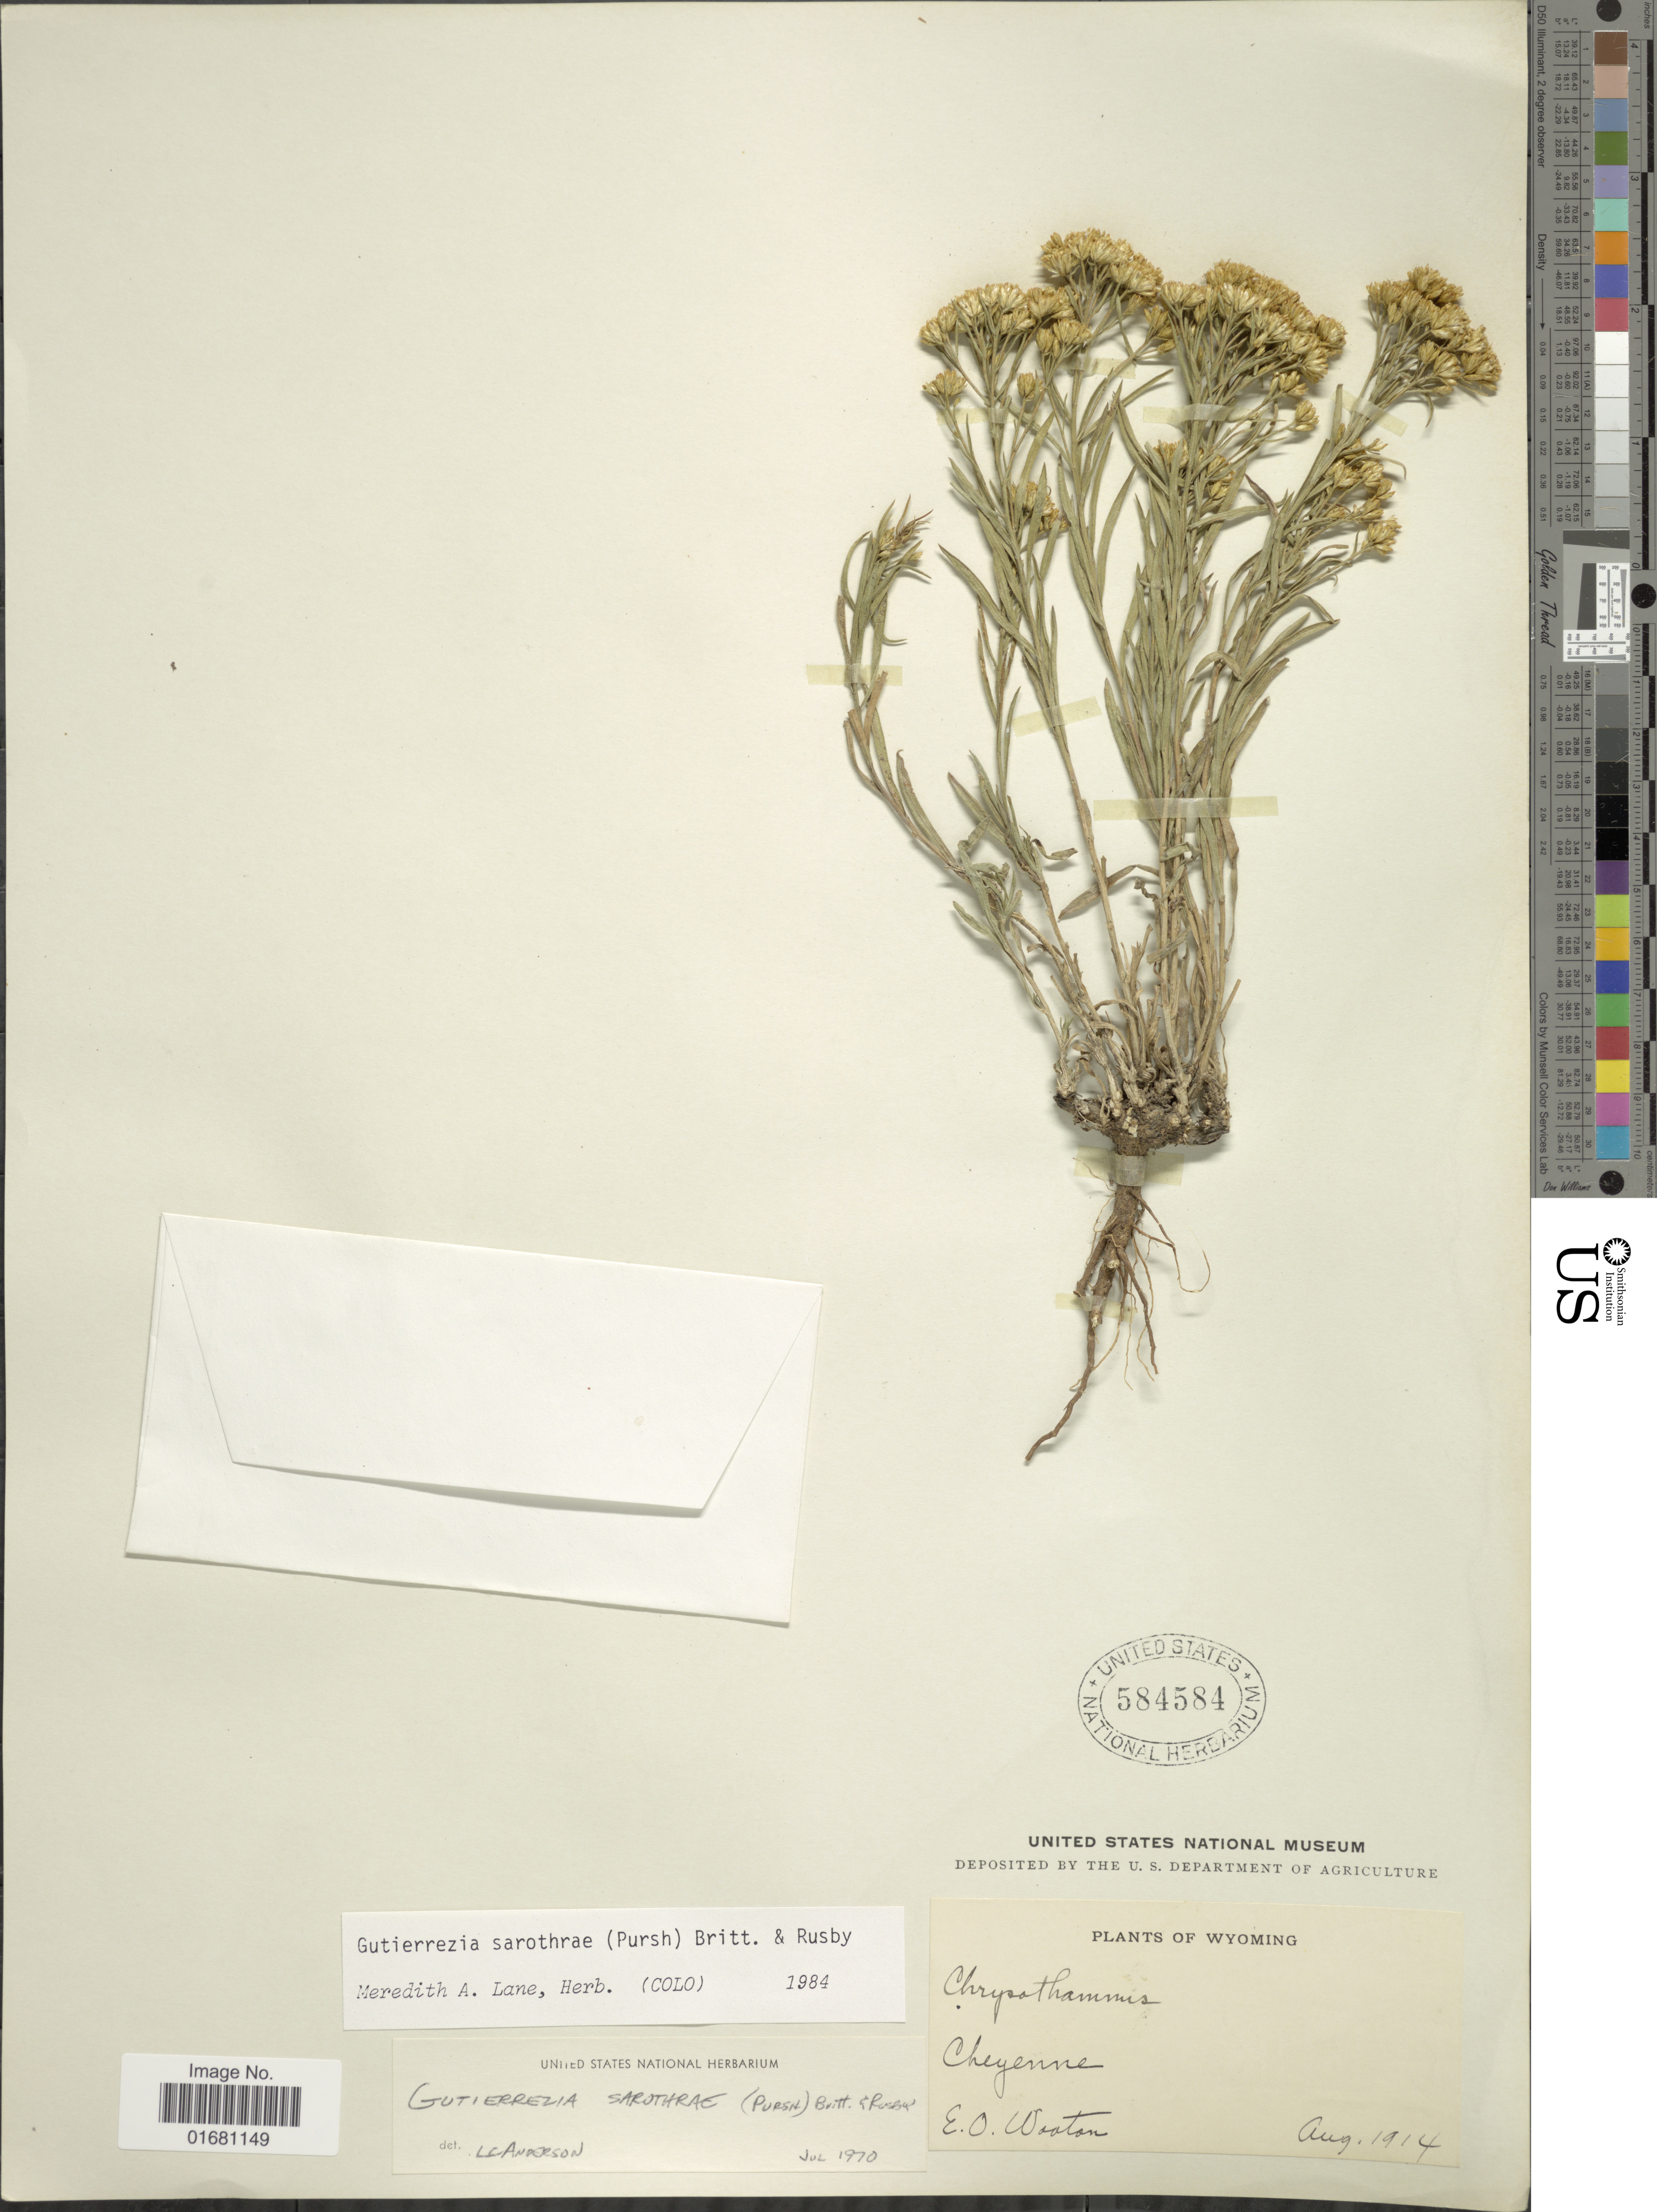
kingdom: Plantae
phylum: Tracheophyta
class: Magnoliopsida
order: Asterales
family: Asteraceae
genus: Gutierrezia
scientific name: Gutierrezia sarothrae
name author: (Pursh) Britton & Rusby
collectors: E. O. Wooton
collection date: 1914-08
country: United States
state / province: Wyoming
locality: Cheyenne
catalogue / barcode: US 584584